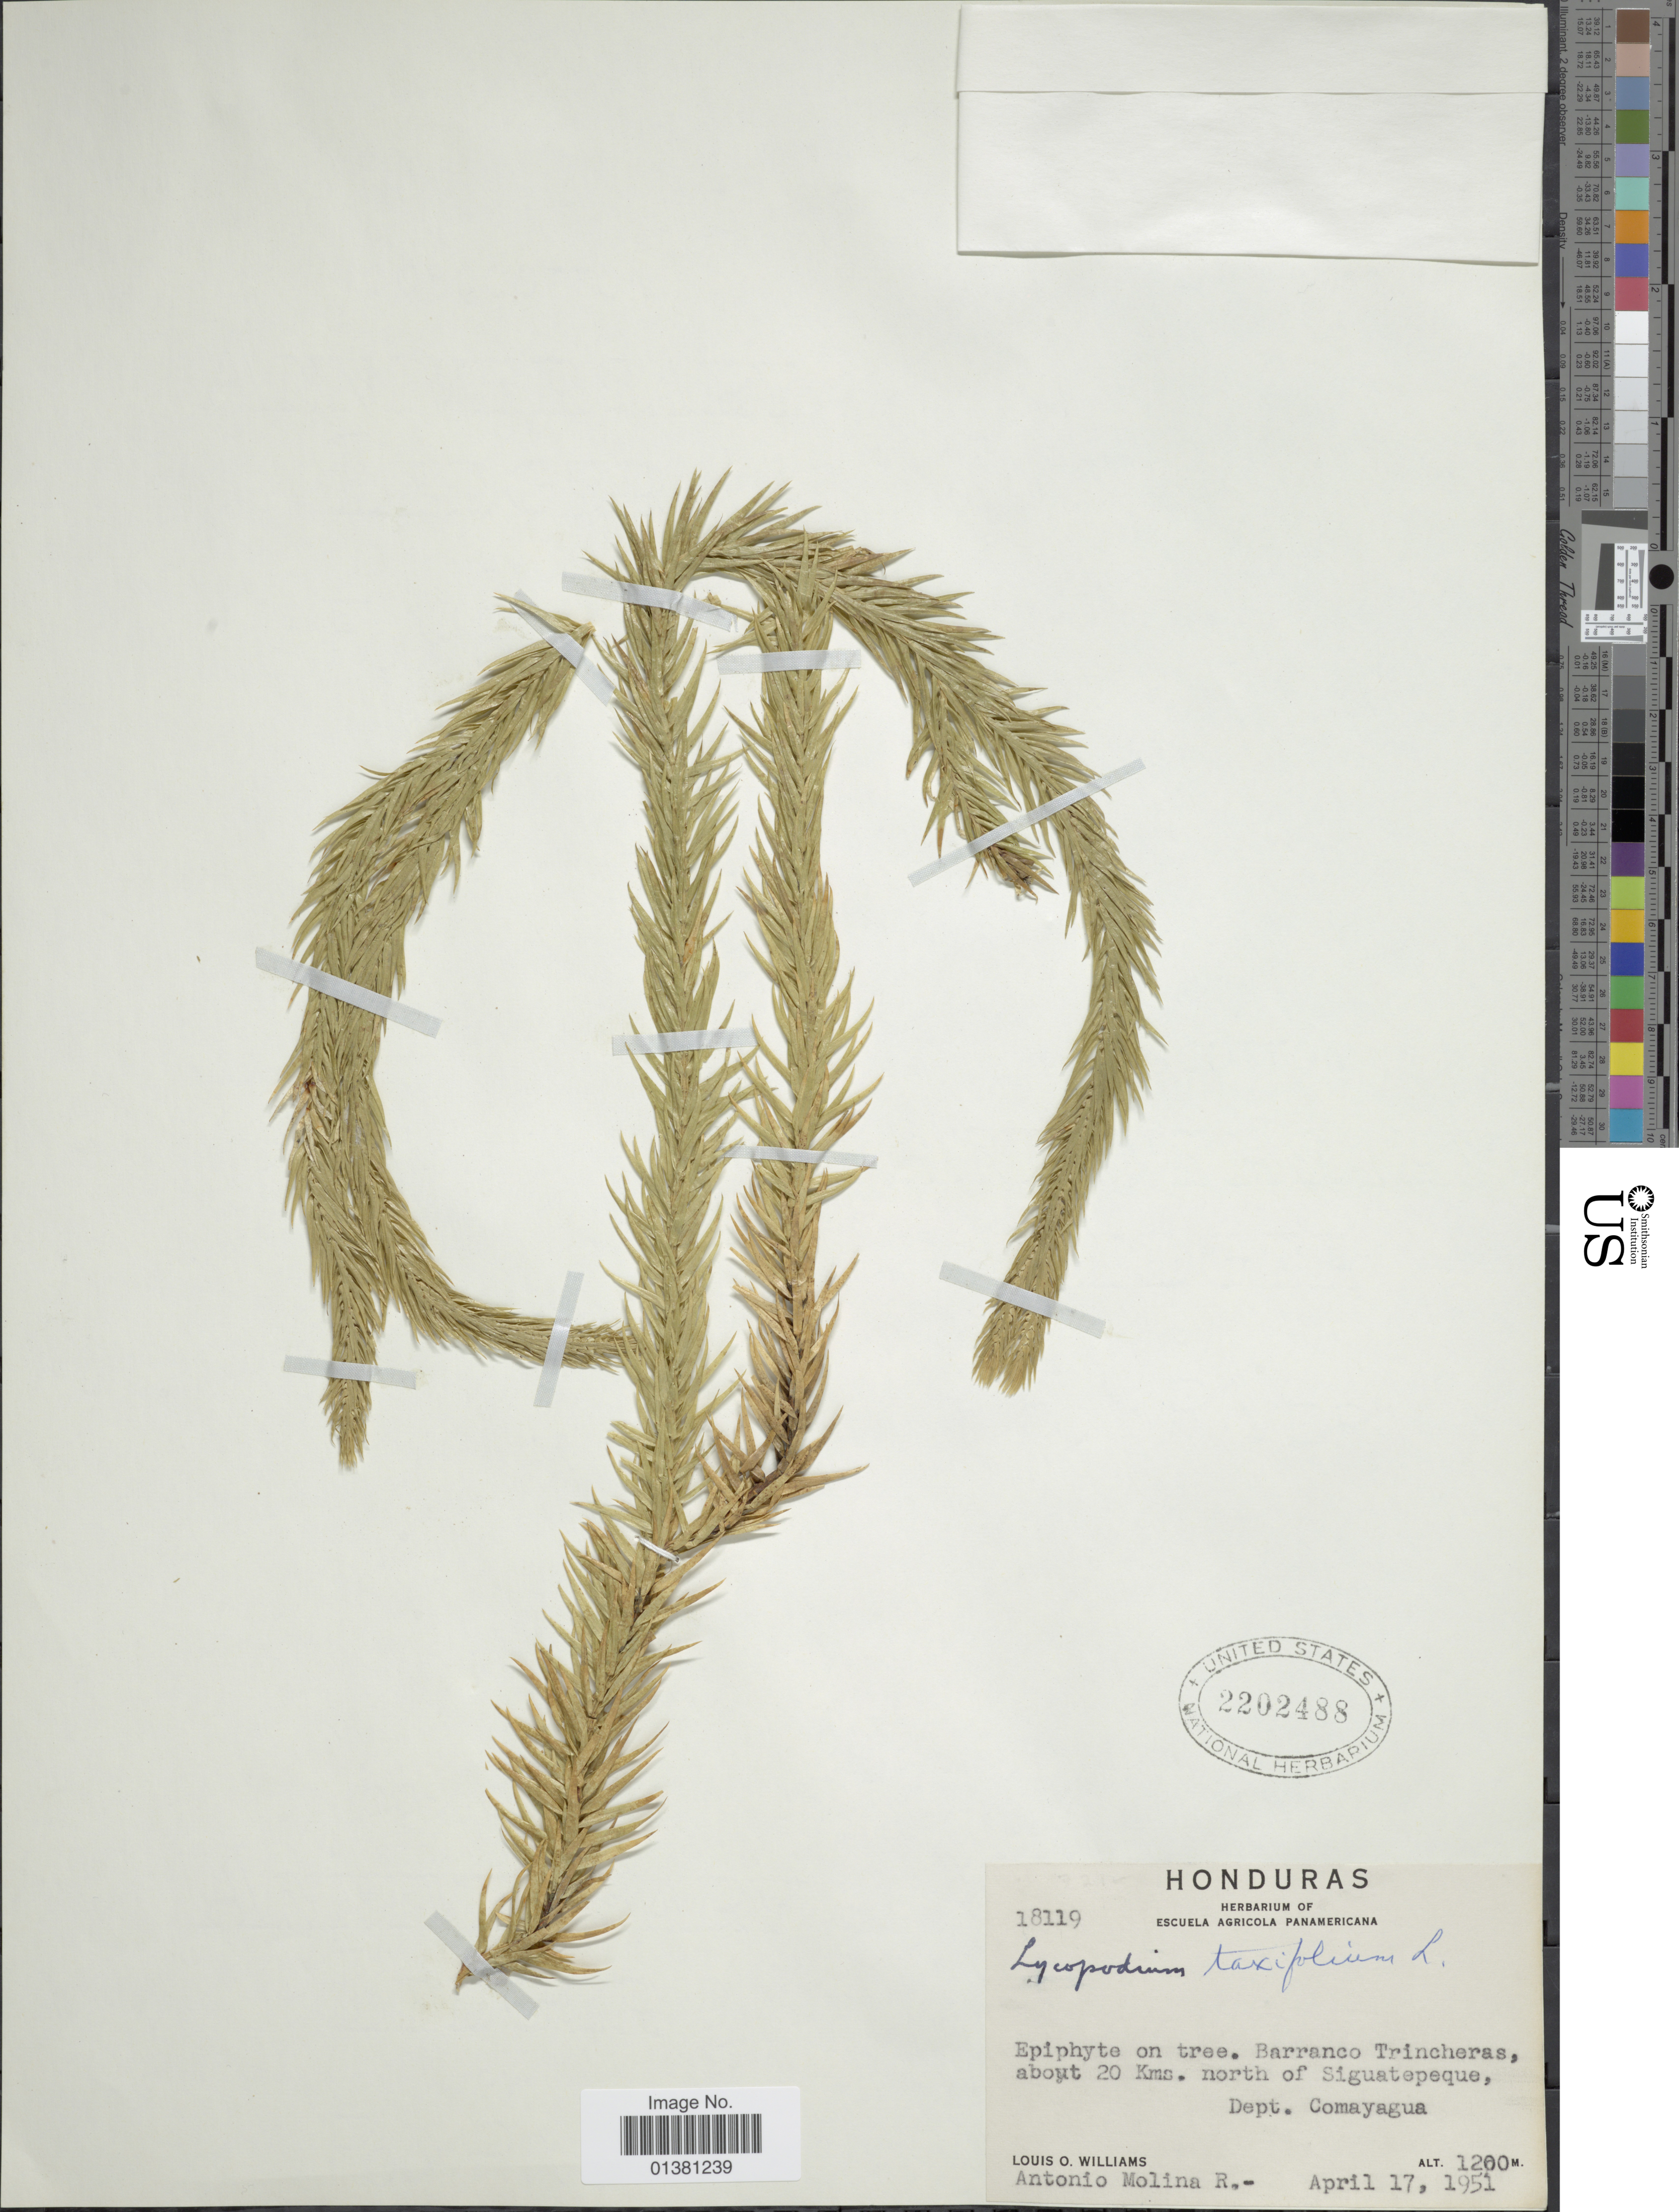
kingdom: Plantae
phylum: Tracheophyta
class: Lycopodiopsida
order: Lycopodiales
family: Lycopodiaceae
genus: Phlegmariurus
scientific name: Phlegmariurus taxifolius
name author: (Sw.) Á. Löve & D. Löve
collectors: L. O. Williams & A. Molina R.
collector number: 18119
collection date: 1951-04-17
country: Honduras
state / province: Comayagua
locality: Barranco tricheras, about 20 Kms north of Siguatepeque, Dept. Comayagua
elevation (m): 1200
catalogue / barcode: US 2202488